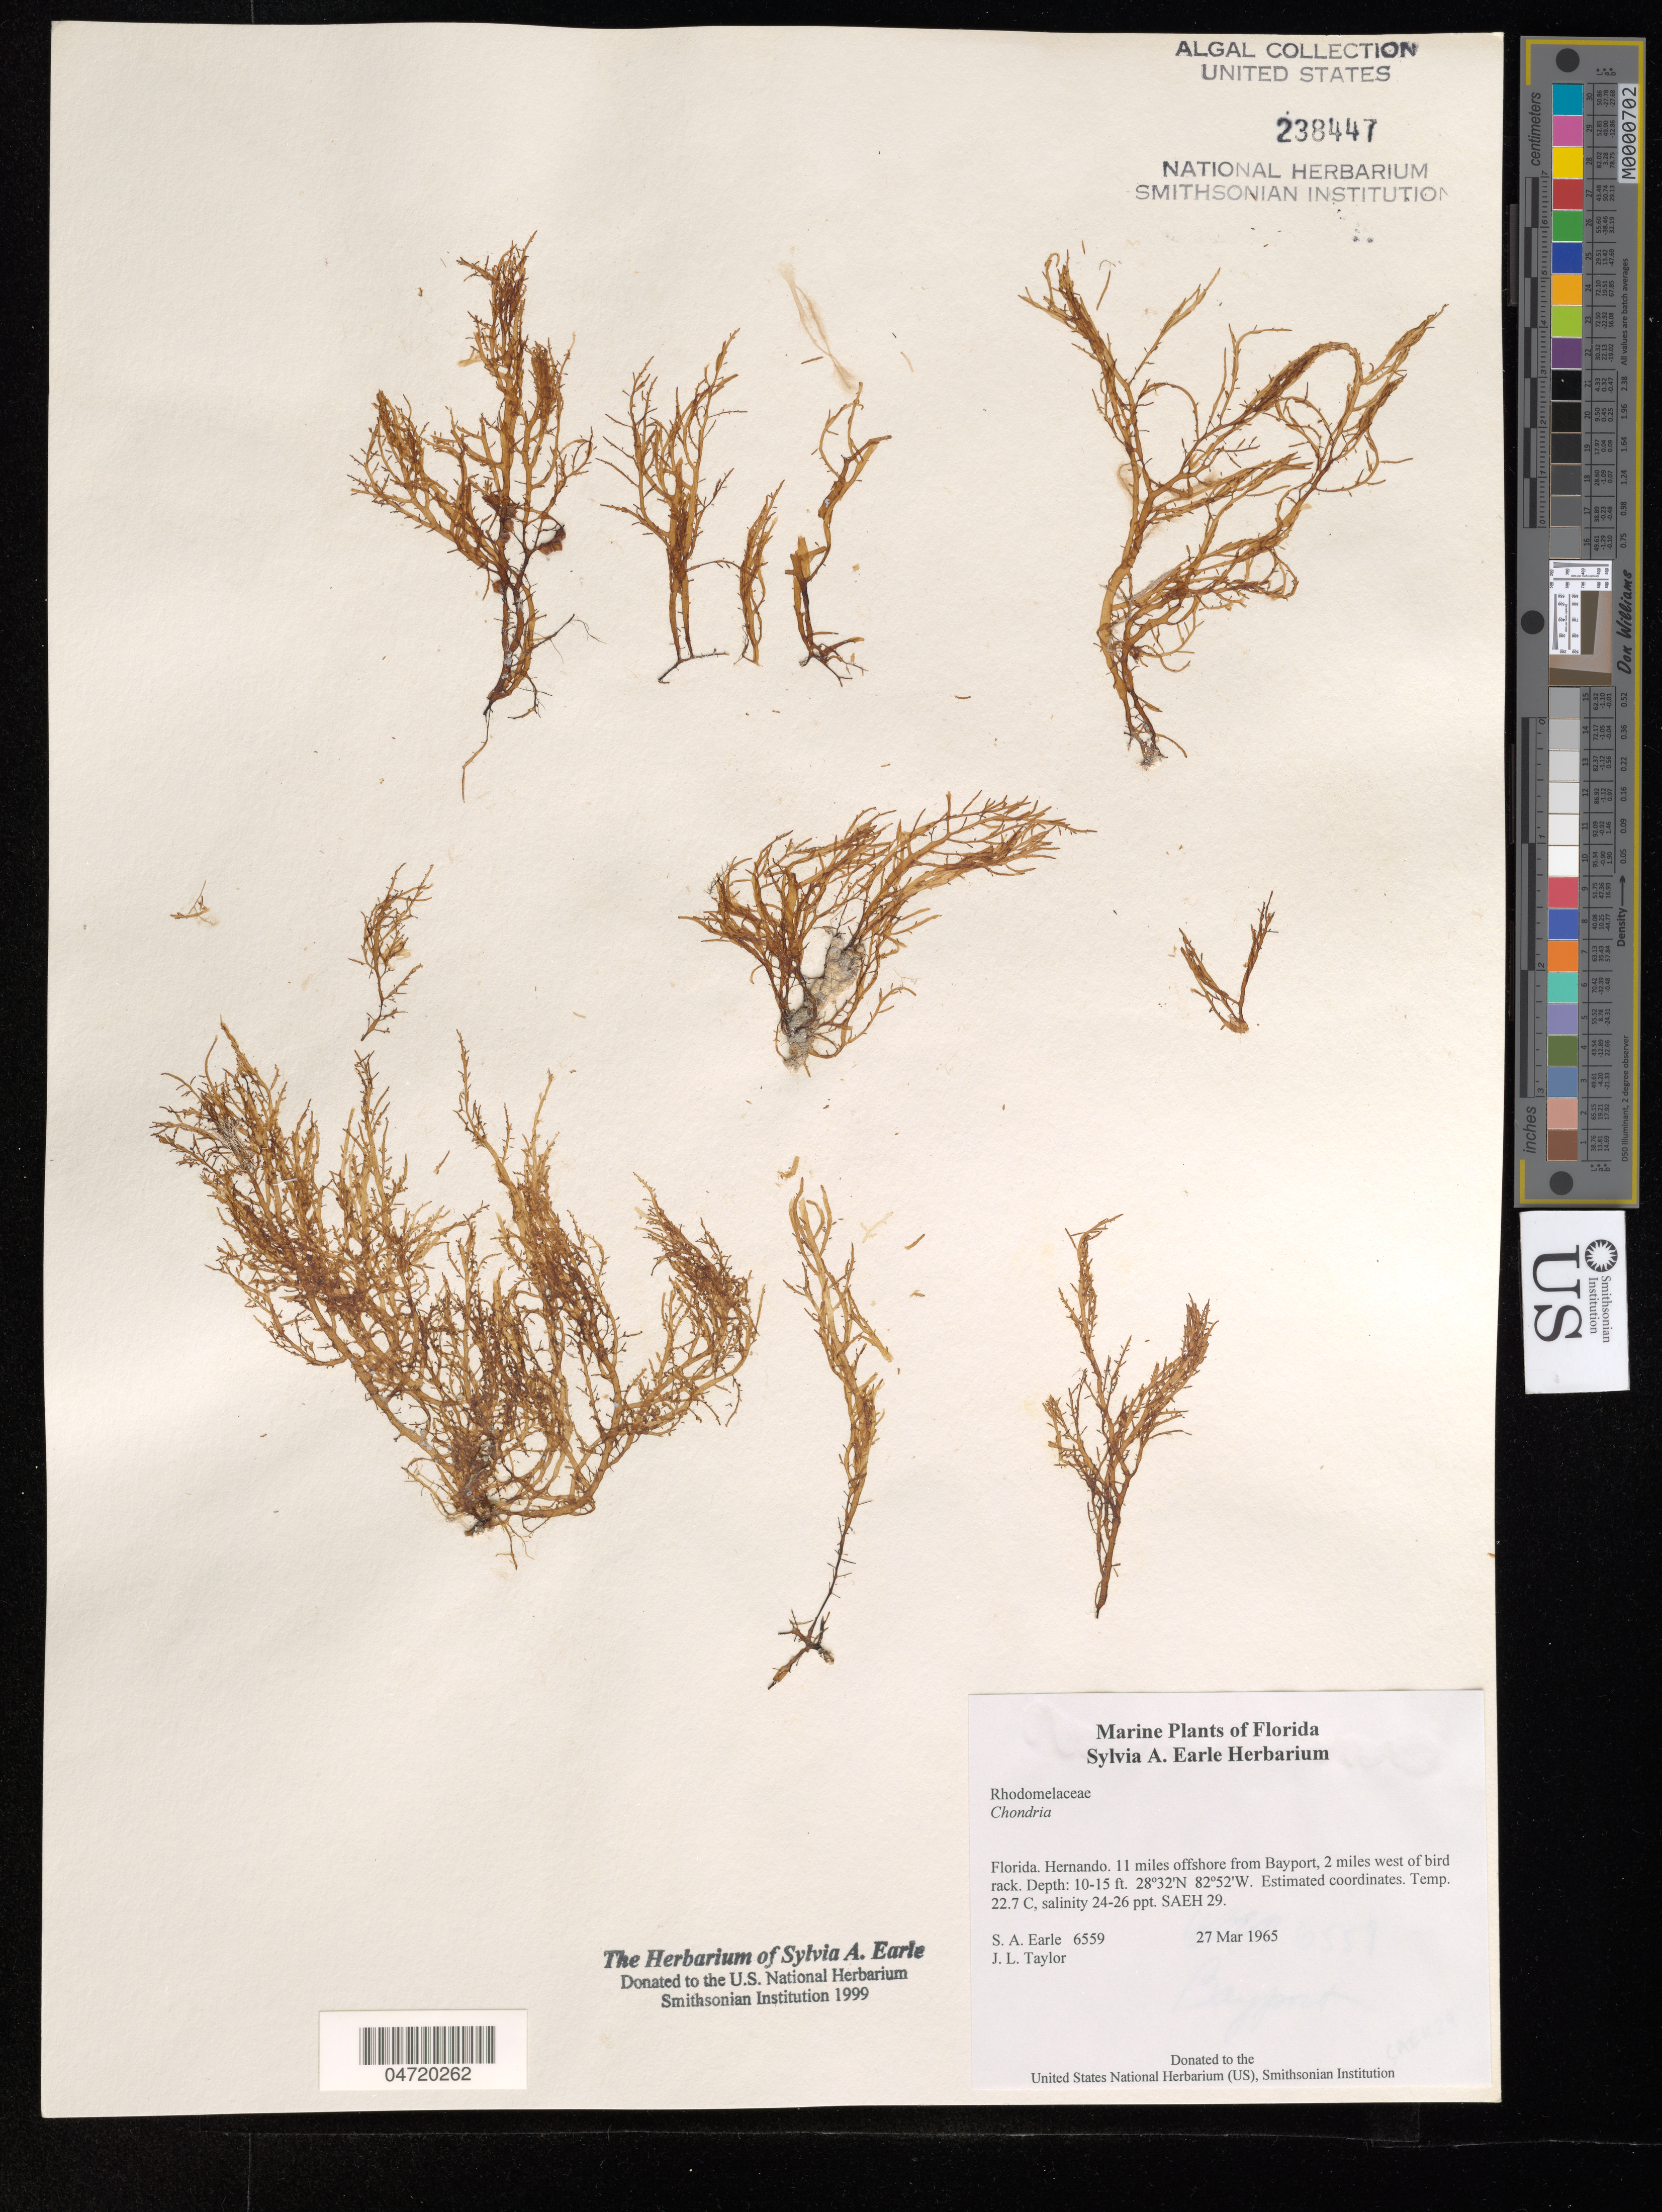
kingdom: Plantae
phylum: Rhodophyta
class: Florideophyceae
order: Ceramiales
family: Rhodomelaceae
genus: Chondria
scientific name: Chondria sp.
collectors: S. A. Earle & J. L. B. Taylor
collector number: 6559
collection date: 1965-03-27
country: United States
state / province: Florida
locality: Hernando. 11 miles offshore from Bayport, 2 miles west of bird rack.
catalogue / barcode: US 238447